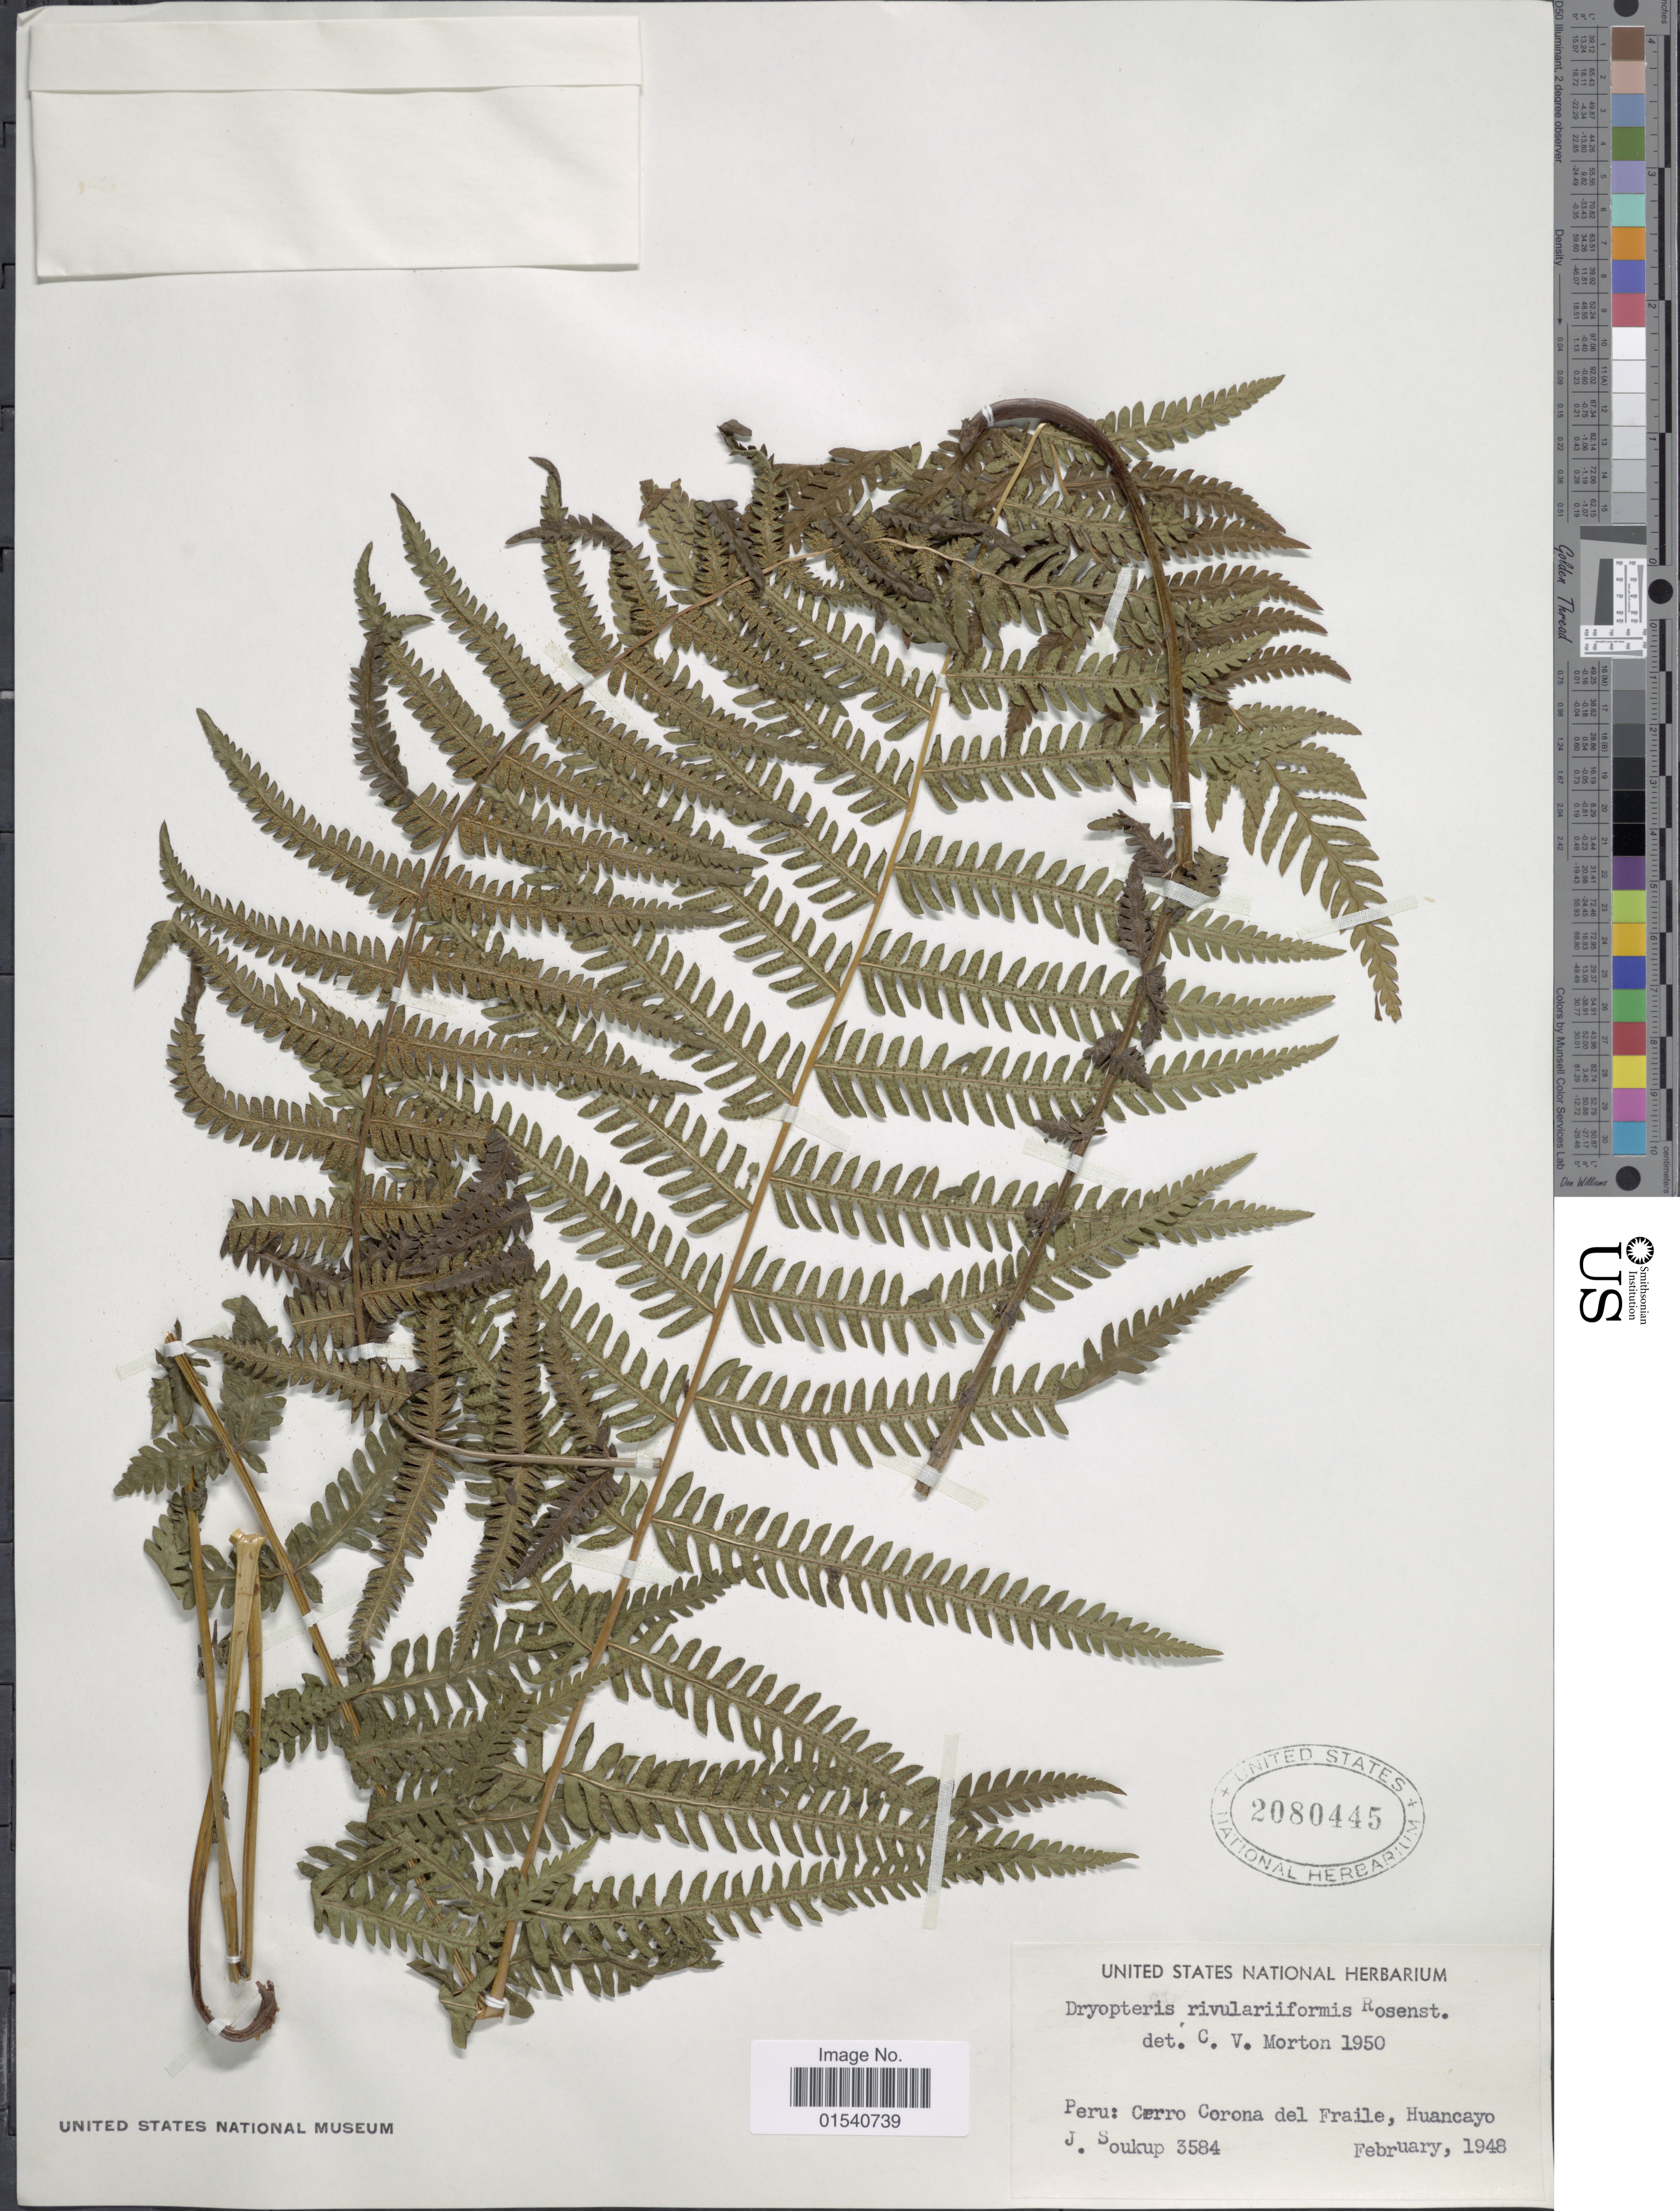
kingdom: Plantae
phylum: Tracheophyta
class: Polypodiopsida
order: Polypodiales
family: Thelypteridaceae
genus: Amauropelta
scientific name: Amauropelta rivulariformis (Rosenst.) comb. nov., ined 2015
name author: (Rosenst.)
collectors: J. Soukup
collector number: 3584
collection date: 1948-02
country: Peru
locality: Cerro Corona del Fraile, Huancayo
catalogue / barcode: US 2080445